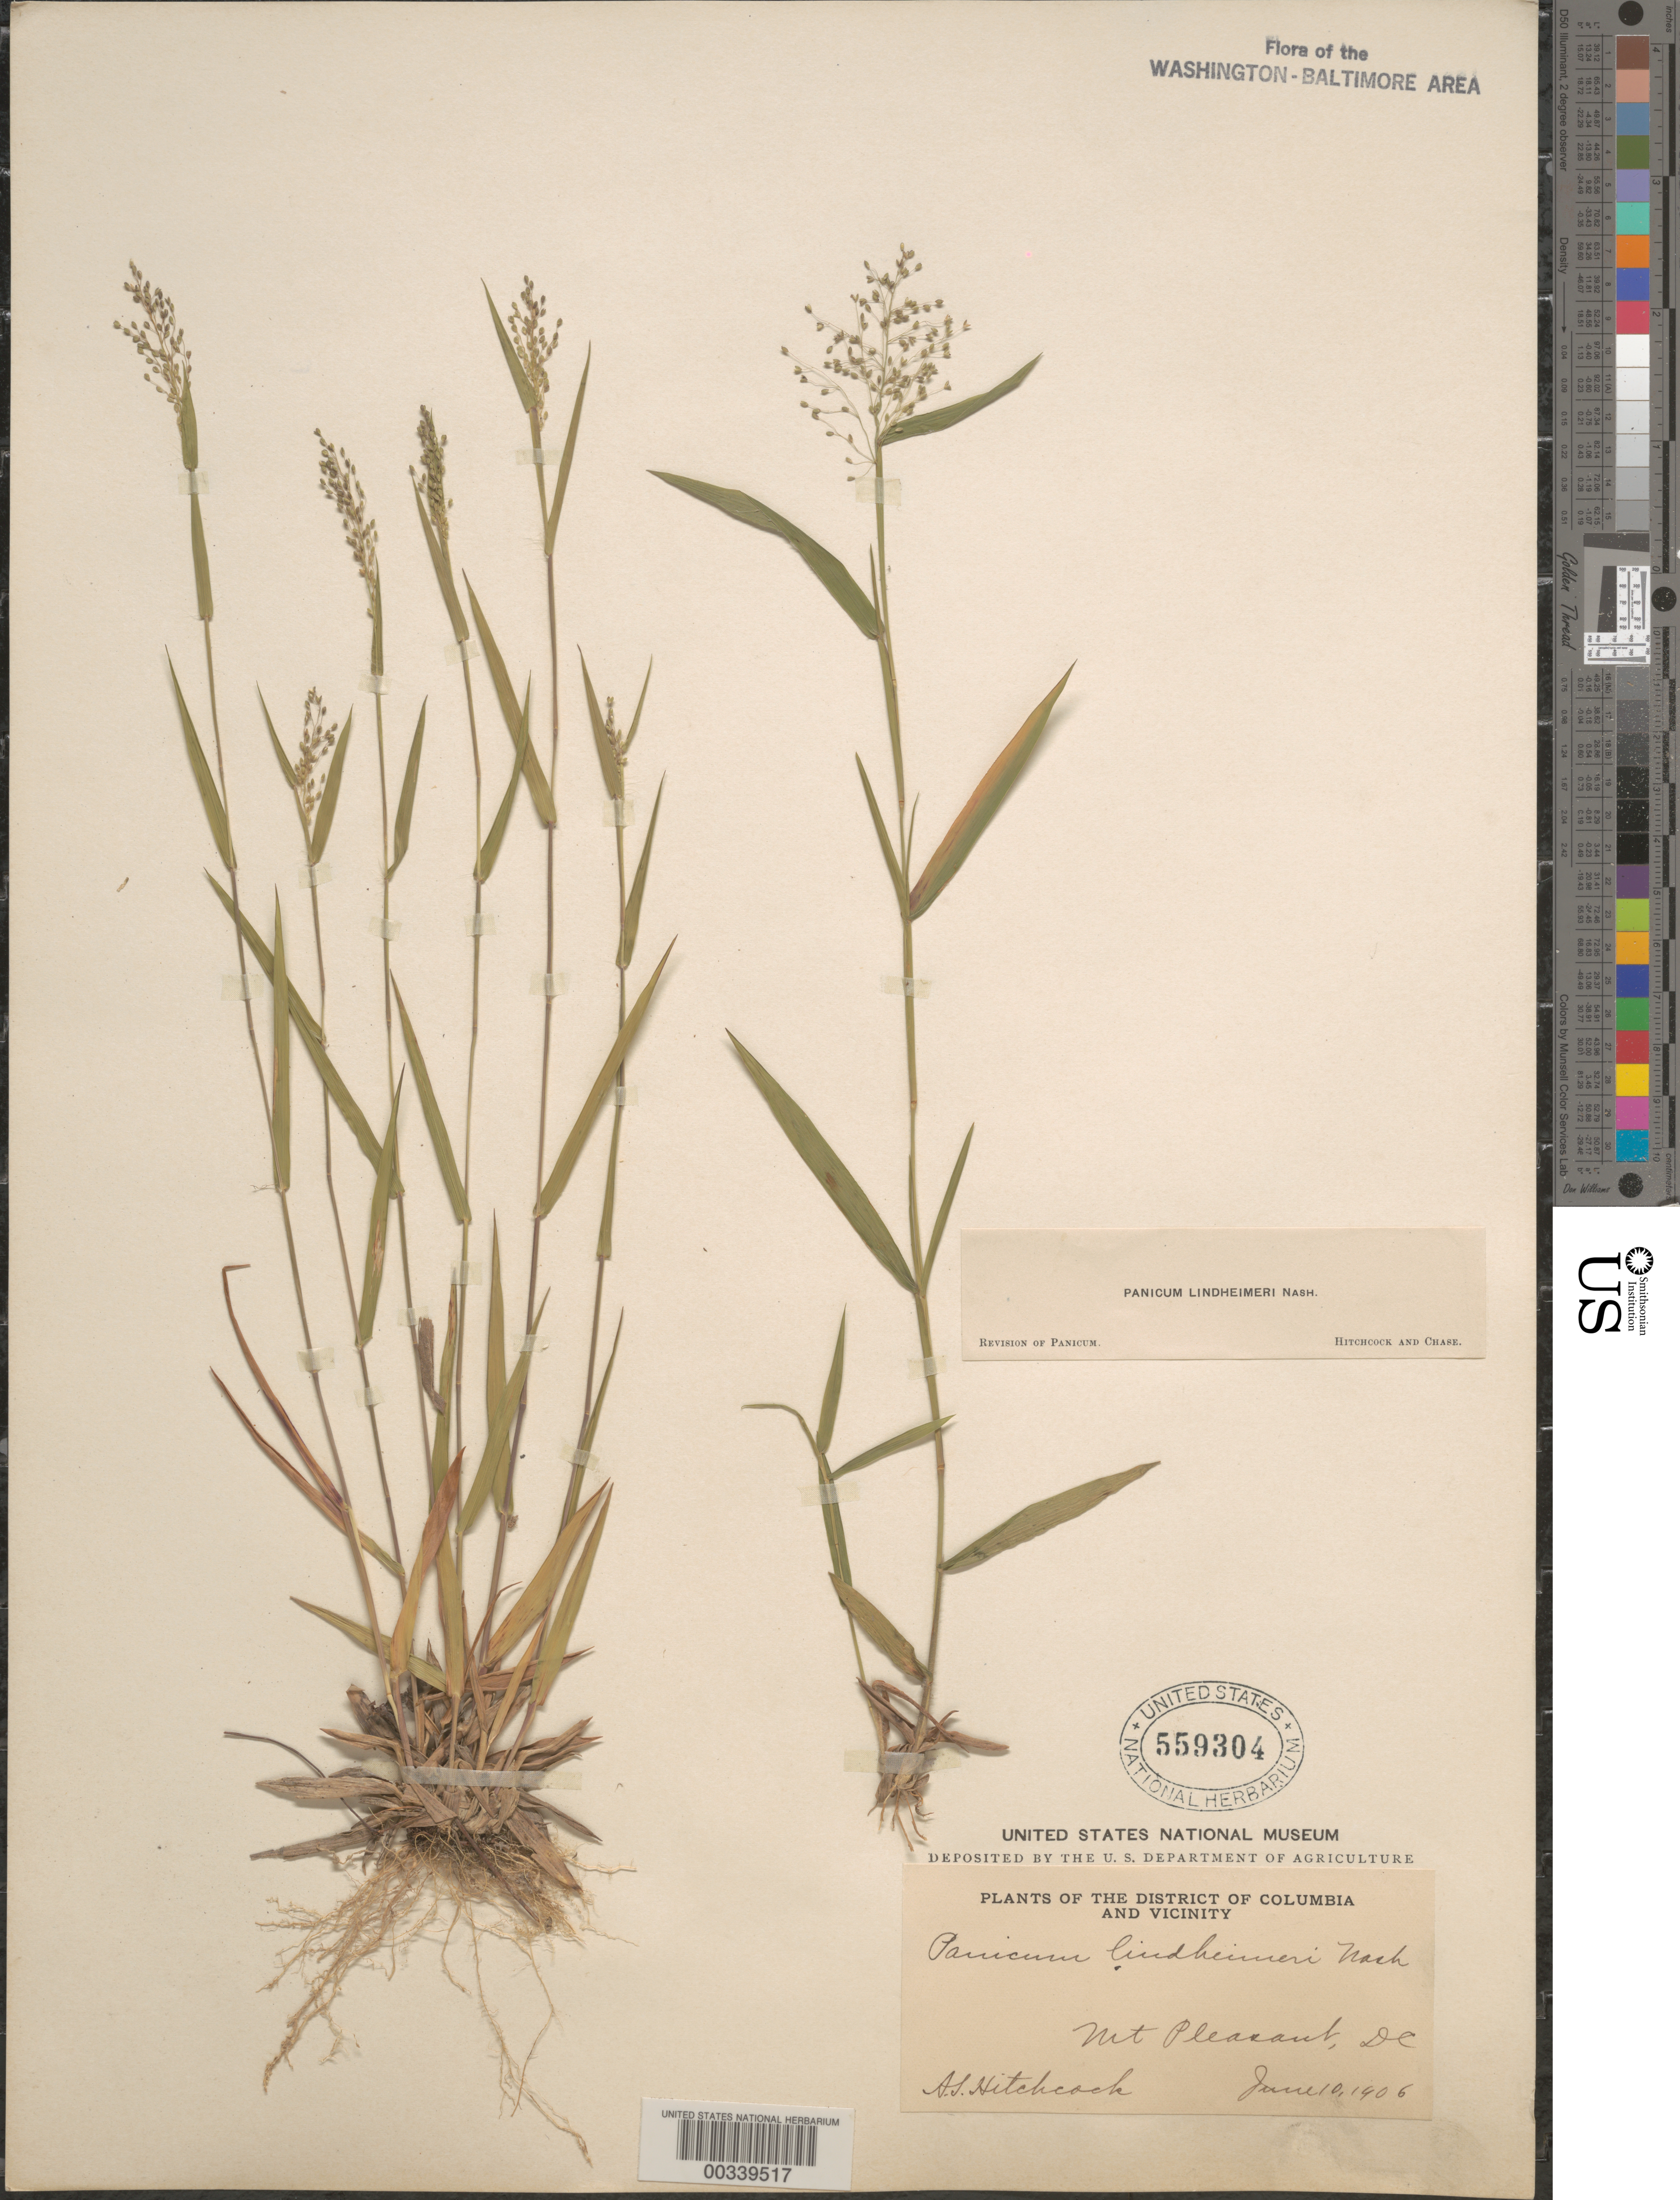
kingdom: Plantae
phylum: Tracheophyta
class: Liliopsida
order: Poales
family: Poaceae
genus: Dichanthelium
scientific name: Dichanthelium acuminatum var. lindheimeri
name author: (Nash) Gould & C.A. Clark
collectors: A. S. Hitchcock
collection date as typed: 10 Jun 1906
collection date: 1906-06-10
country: United States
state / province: District of Columbia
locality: Mount Pleasant Rock Creek Park and Vicinity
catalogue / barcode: US 559304